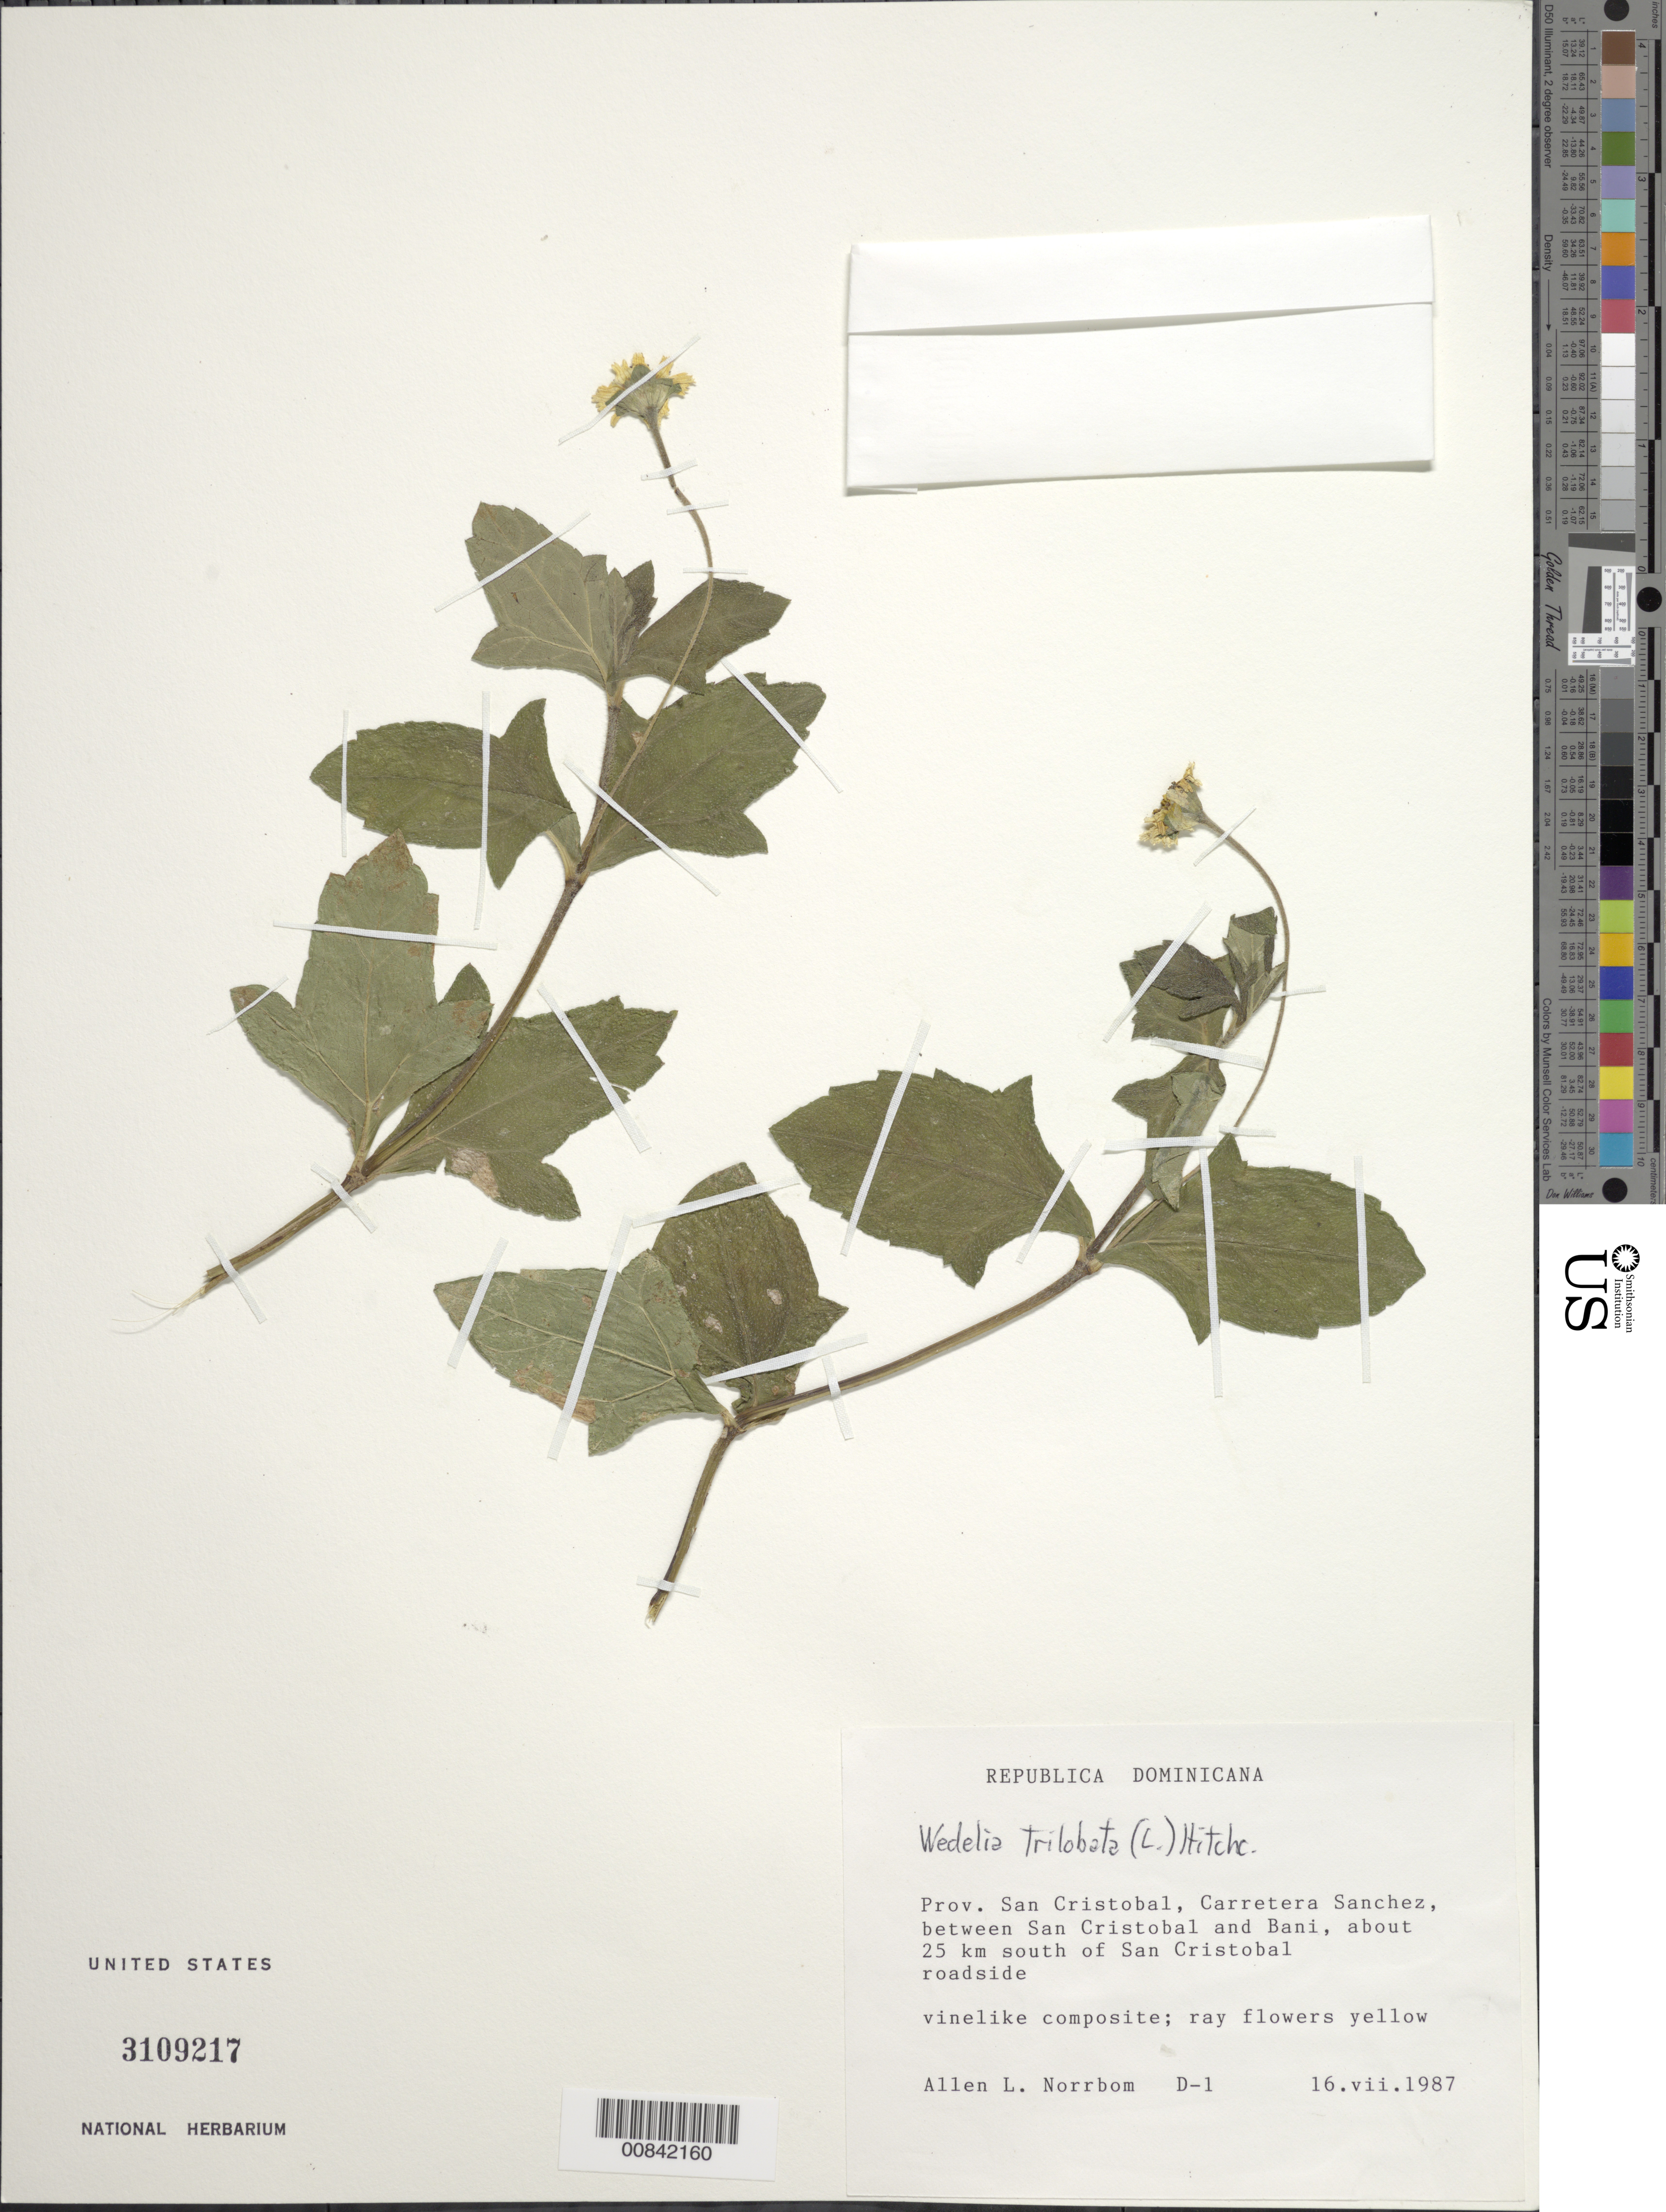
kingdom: Plantae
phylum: Tracheophyta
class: Magnoliopsida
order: Asterales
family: Asteraceae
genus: Sphagneticola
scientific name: Sphagneticola trilobata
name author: (L.) Pruski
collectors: A. L. Norrbom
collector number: D 1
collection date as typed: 16 Jul 1987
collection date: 1987-07-16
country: Dominican Republic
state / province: San Cristobal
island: Hispaniola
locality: Carretera Sanchez, between San Cristobal and Bani, about 25 km S of San Cristobal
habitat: Roadside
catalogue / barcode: US 3109217